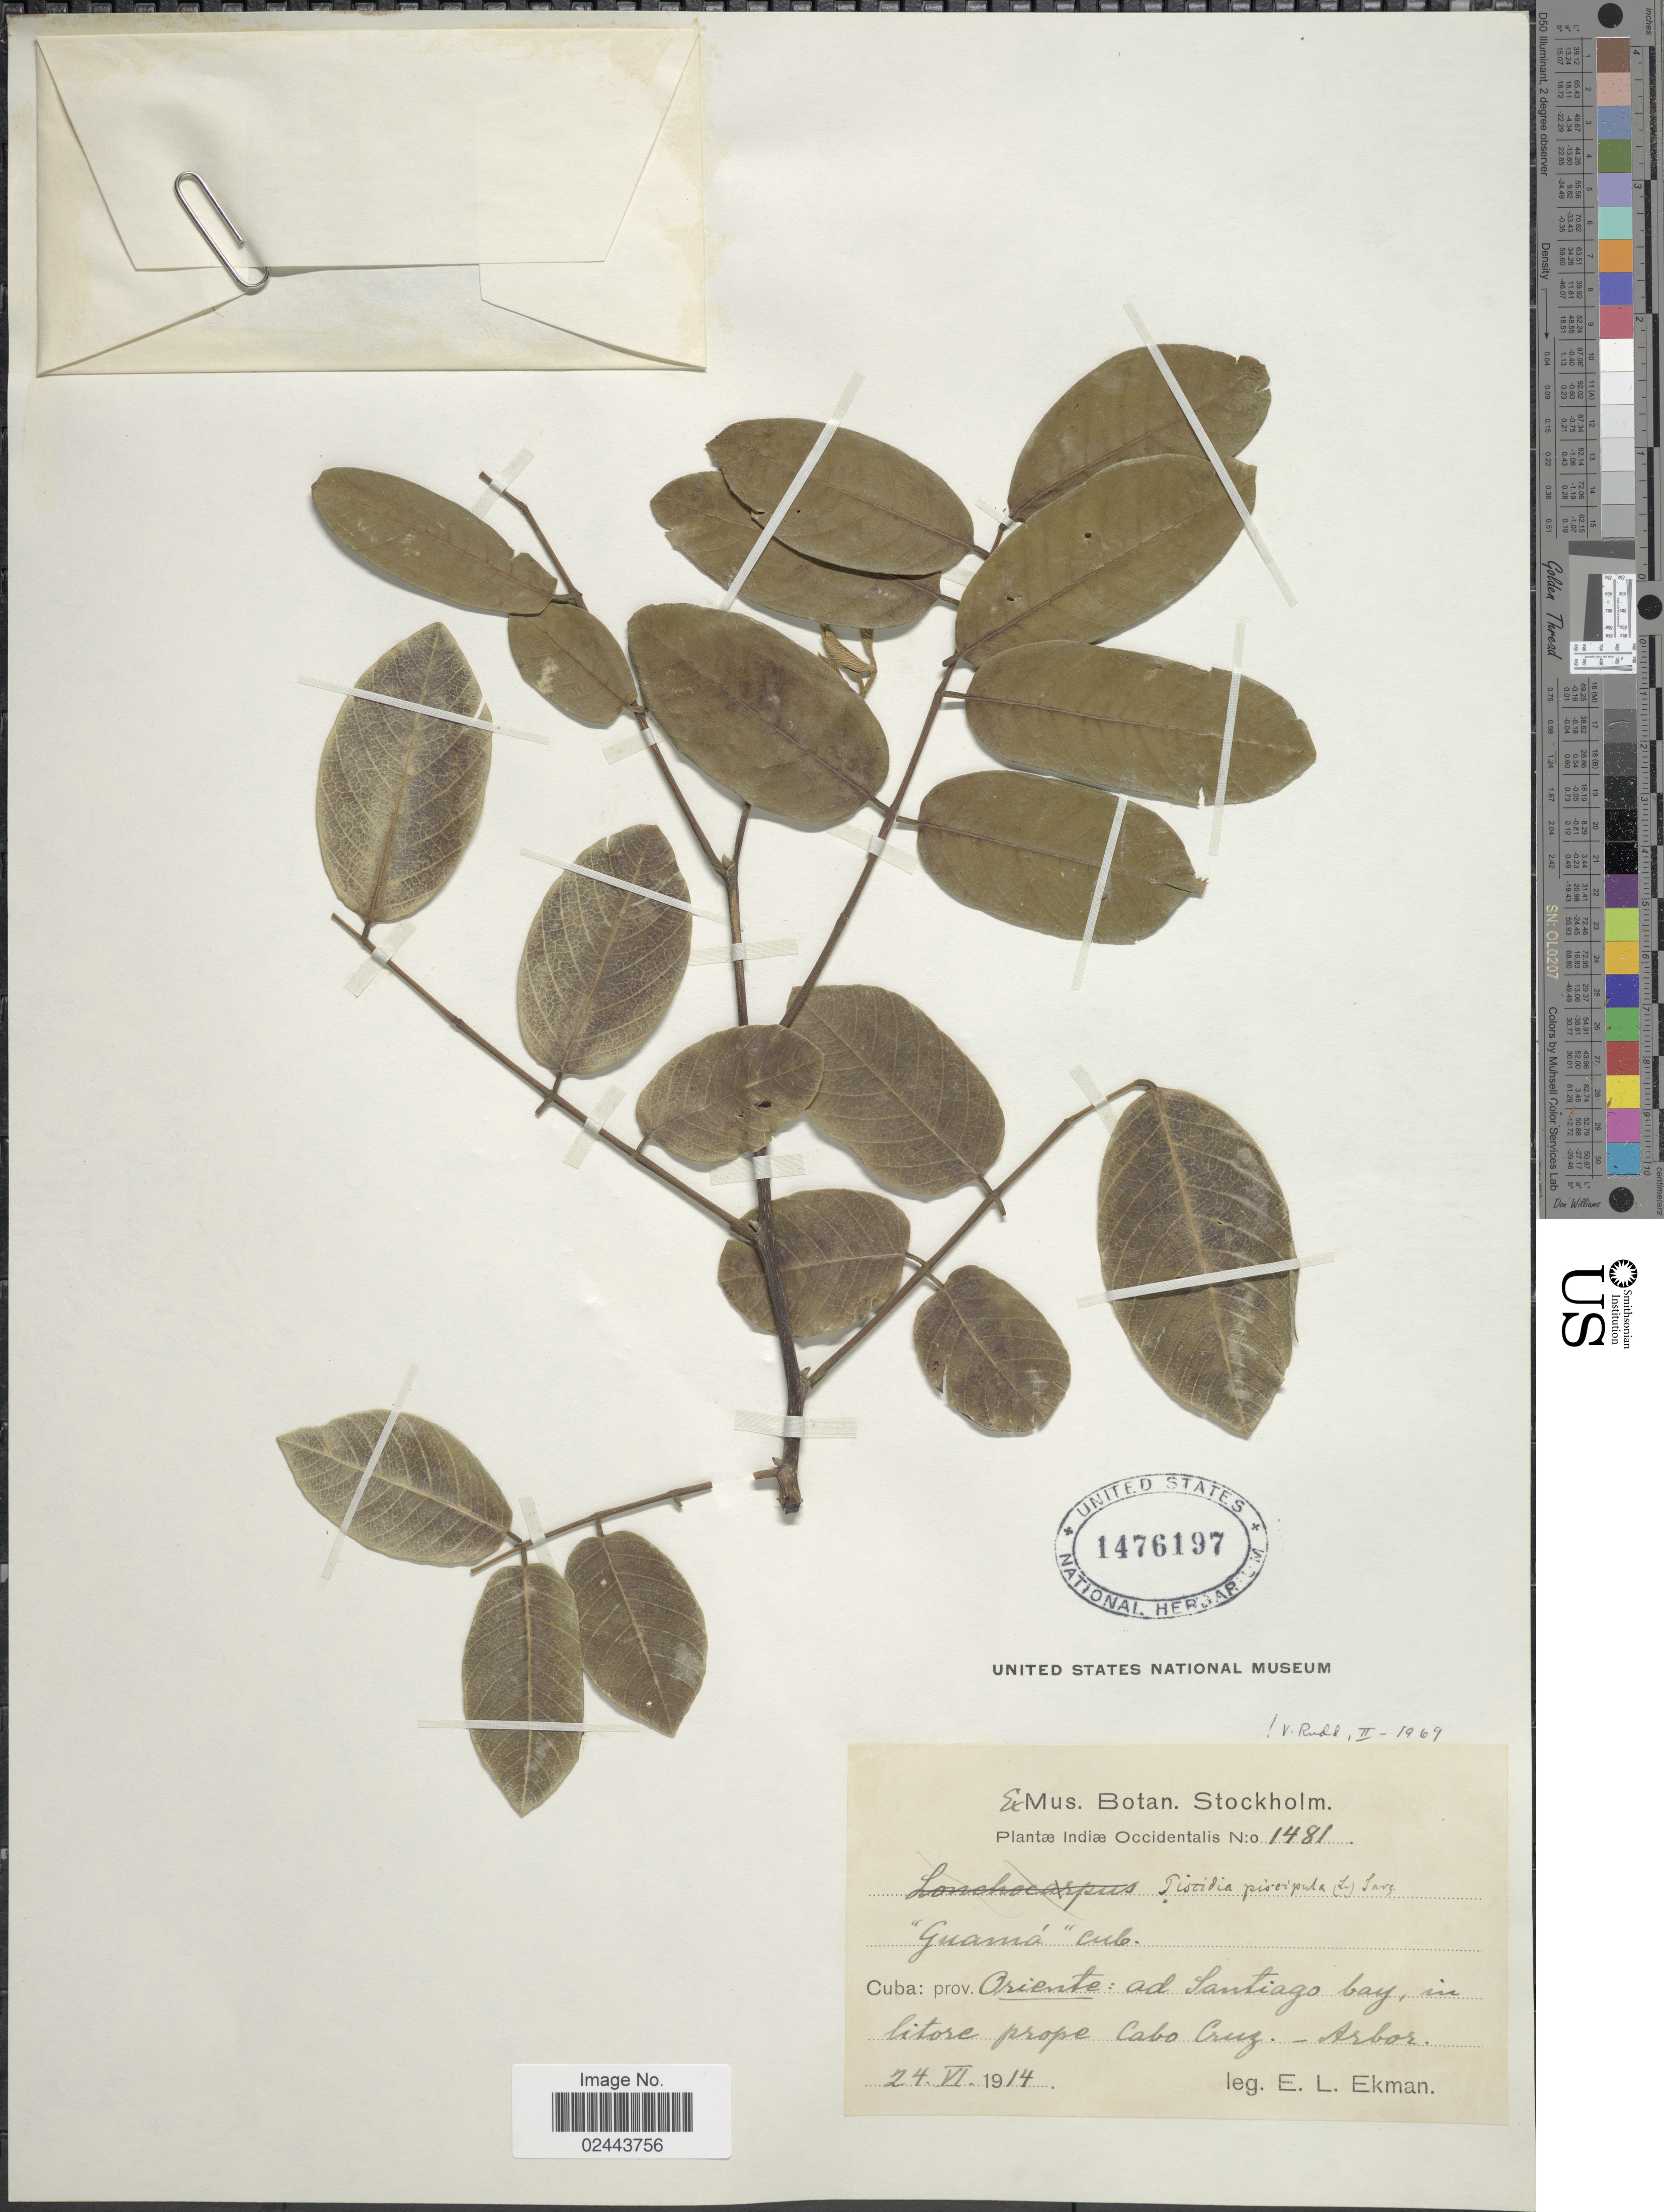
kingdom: Plantae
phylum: Tracheophyta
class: Magnoliopsida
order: Fabales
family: Fabaceae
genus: Piscidia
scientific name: Piscidia piscipula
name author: (L.) Sarg.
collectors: E. L. Ekman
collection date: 1914-06-24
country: Cuba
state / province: Oriente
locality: Ad Santiago bay, in litore prope Cabo Cruz,-Arbor, Indiae Occidentalis.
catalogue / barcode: US 1476197